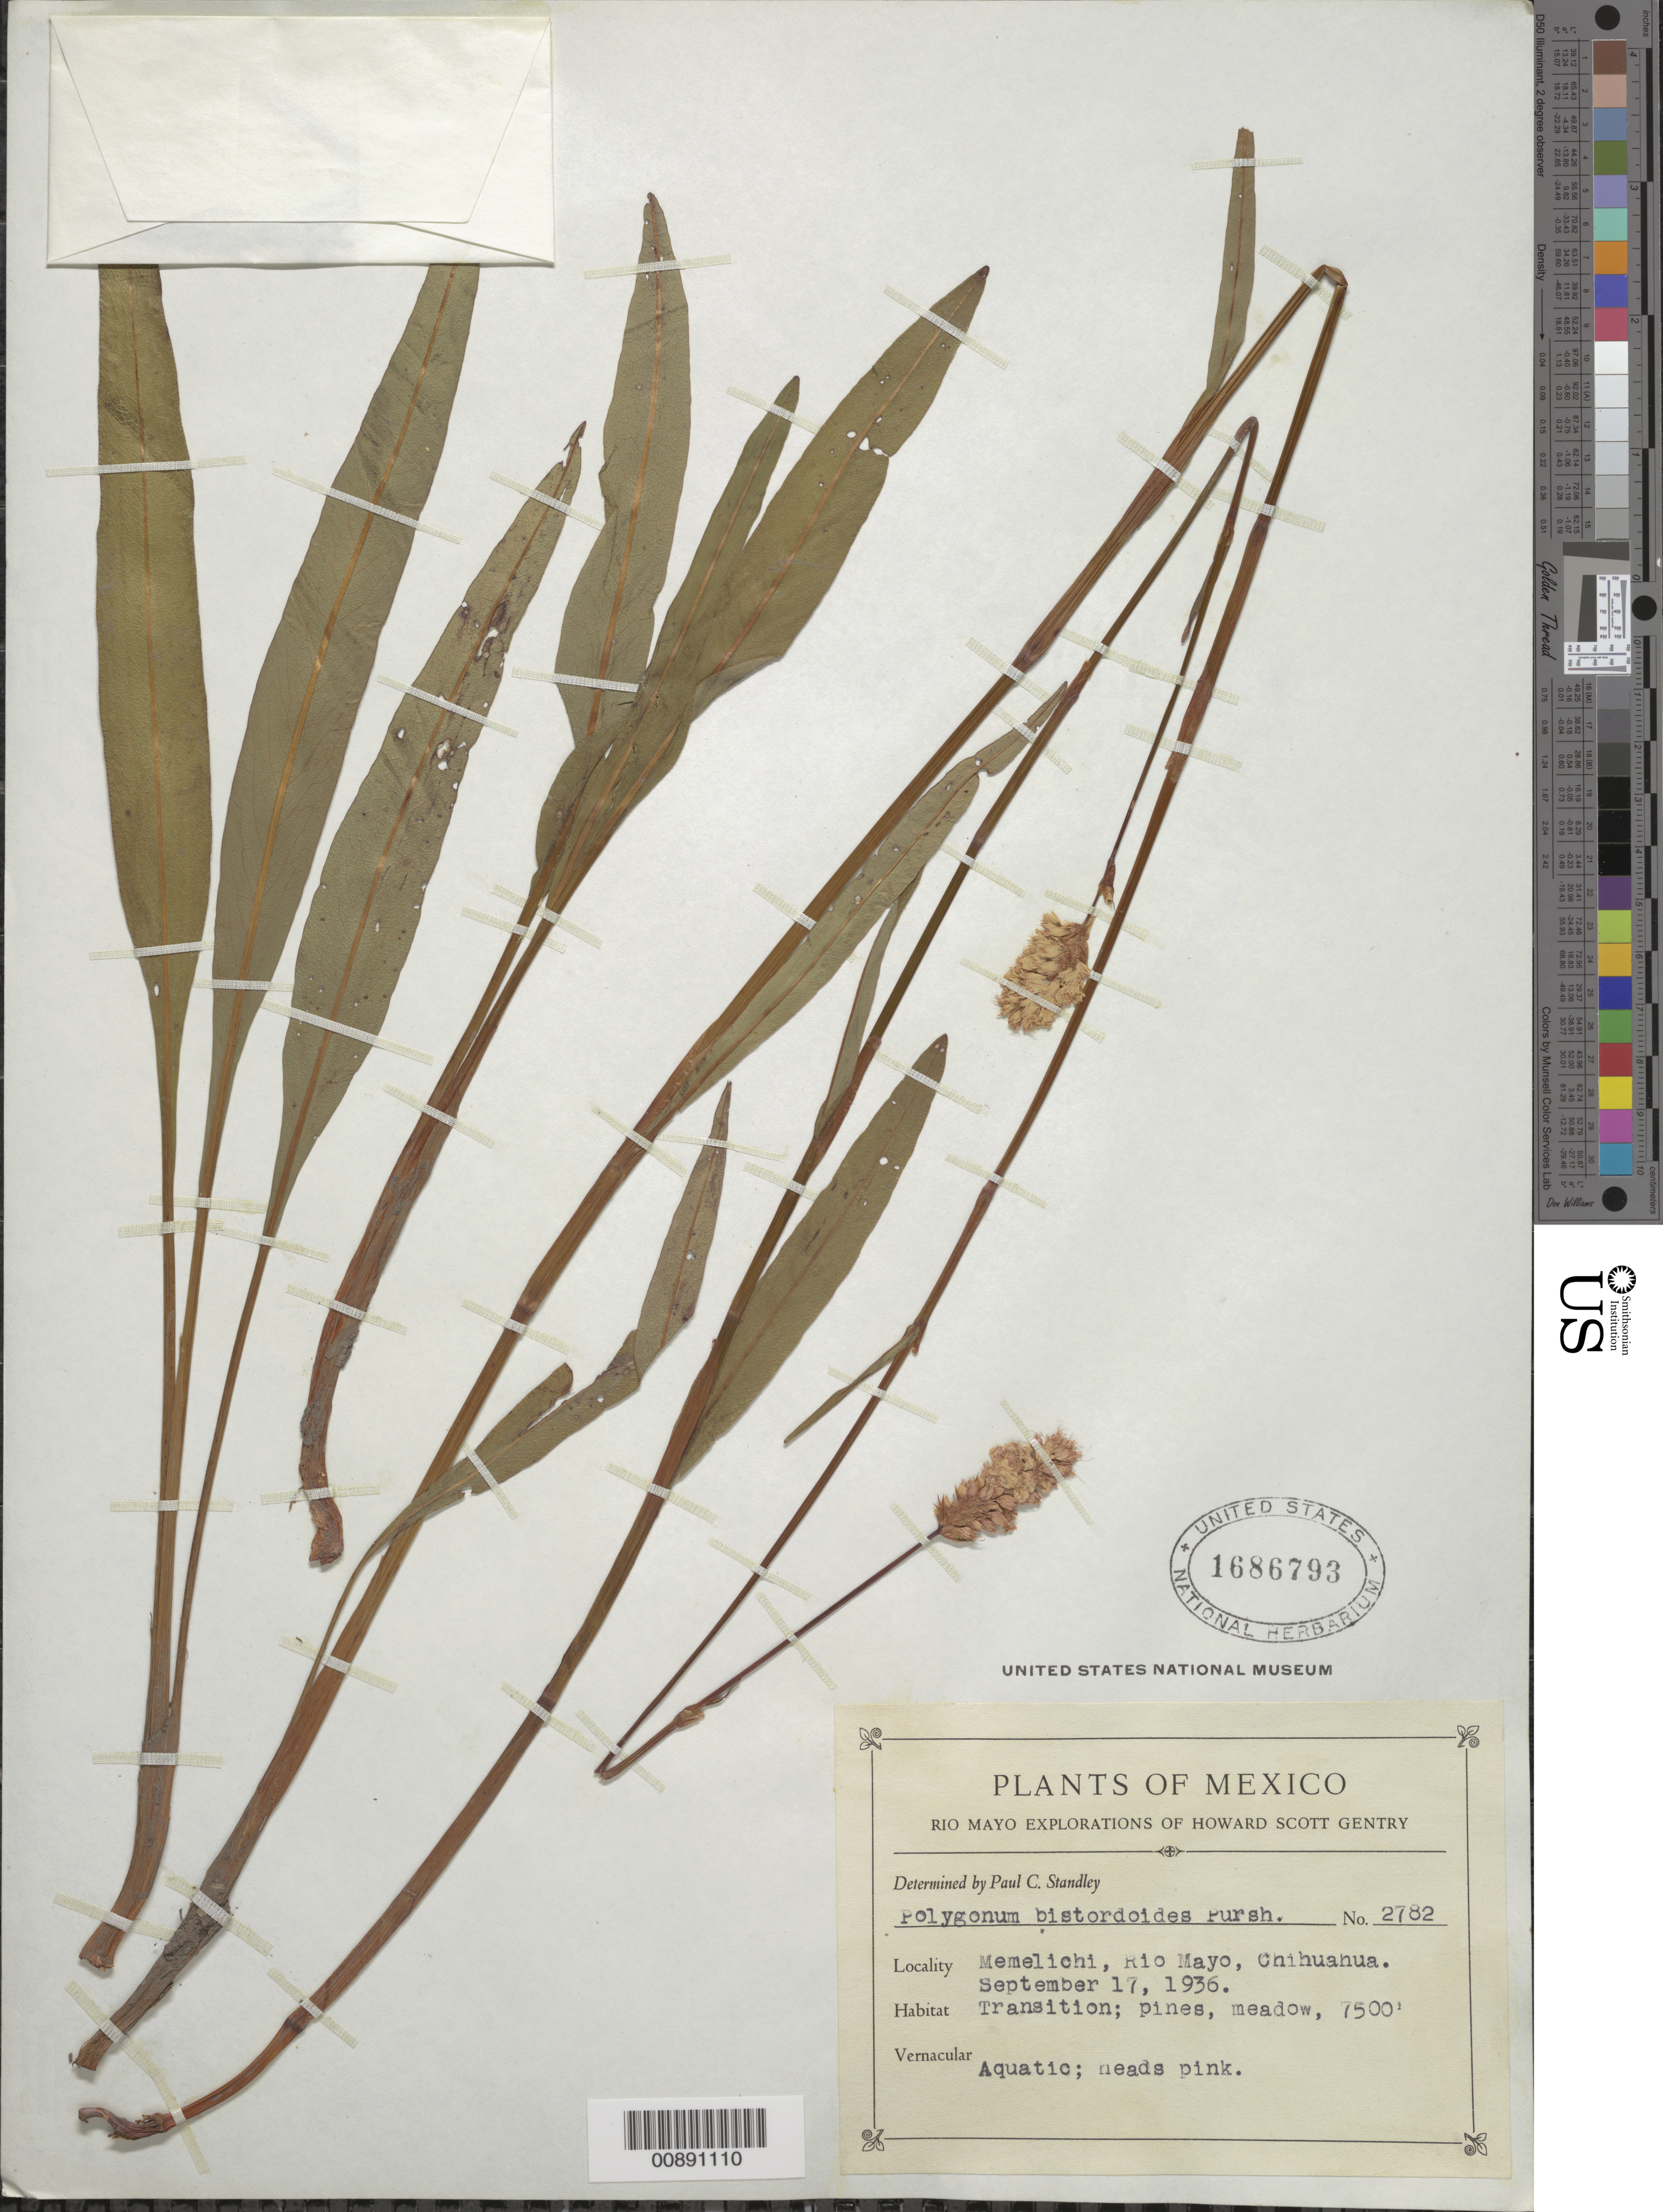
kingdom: Plantae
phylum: Tracheophyta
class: Magnoliopsida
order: Caryophyllales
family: Polygonaceae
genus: Bistorta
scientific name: Bistorta bistortoides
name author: (Pursh) Small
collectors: H. S. Gentry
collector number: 2782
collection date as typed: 17 Sep 1936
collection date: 1936-09-17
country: Mexico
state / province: Chihuahua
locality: Memelichi, Río Mayo, Chihuahua.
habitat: Transition; pines, meadow.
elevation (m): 2286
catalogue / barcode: US 1686793